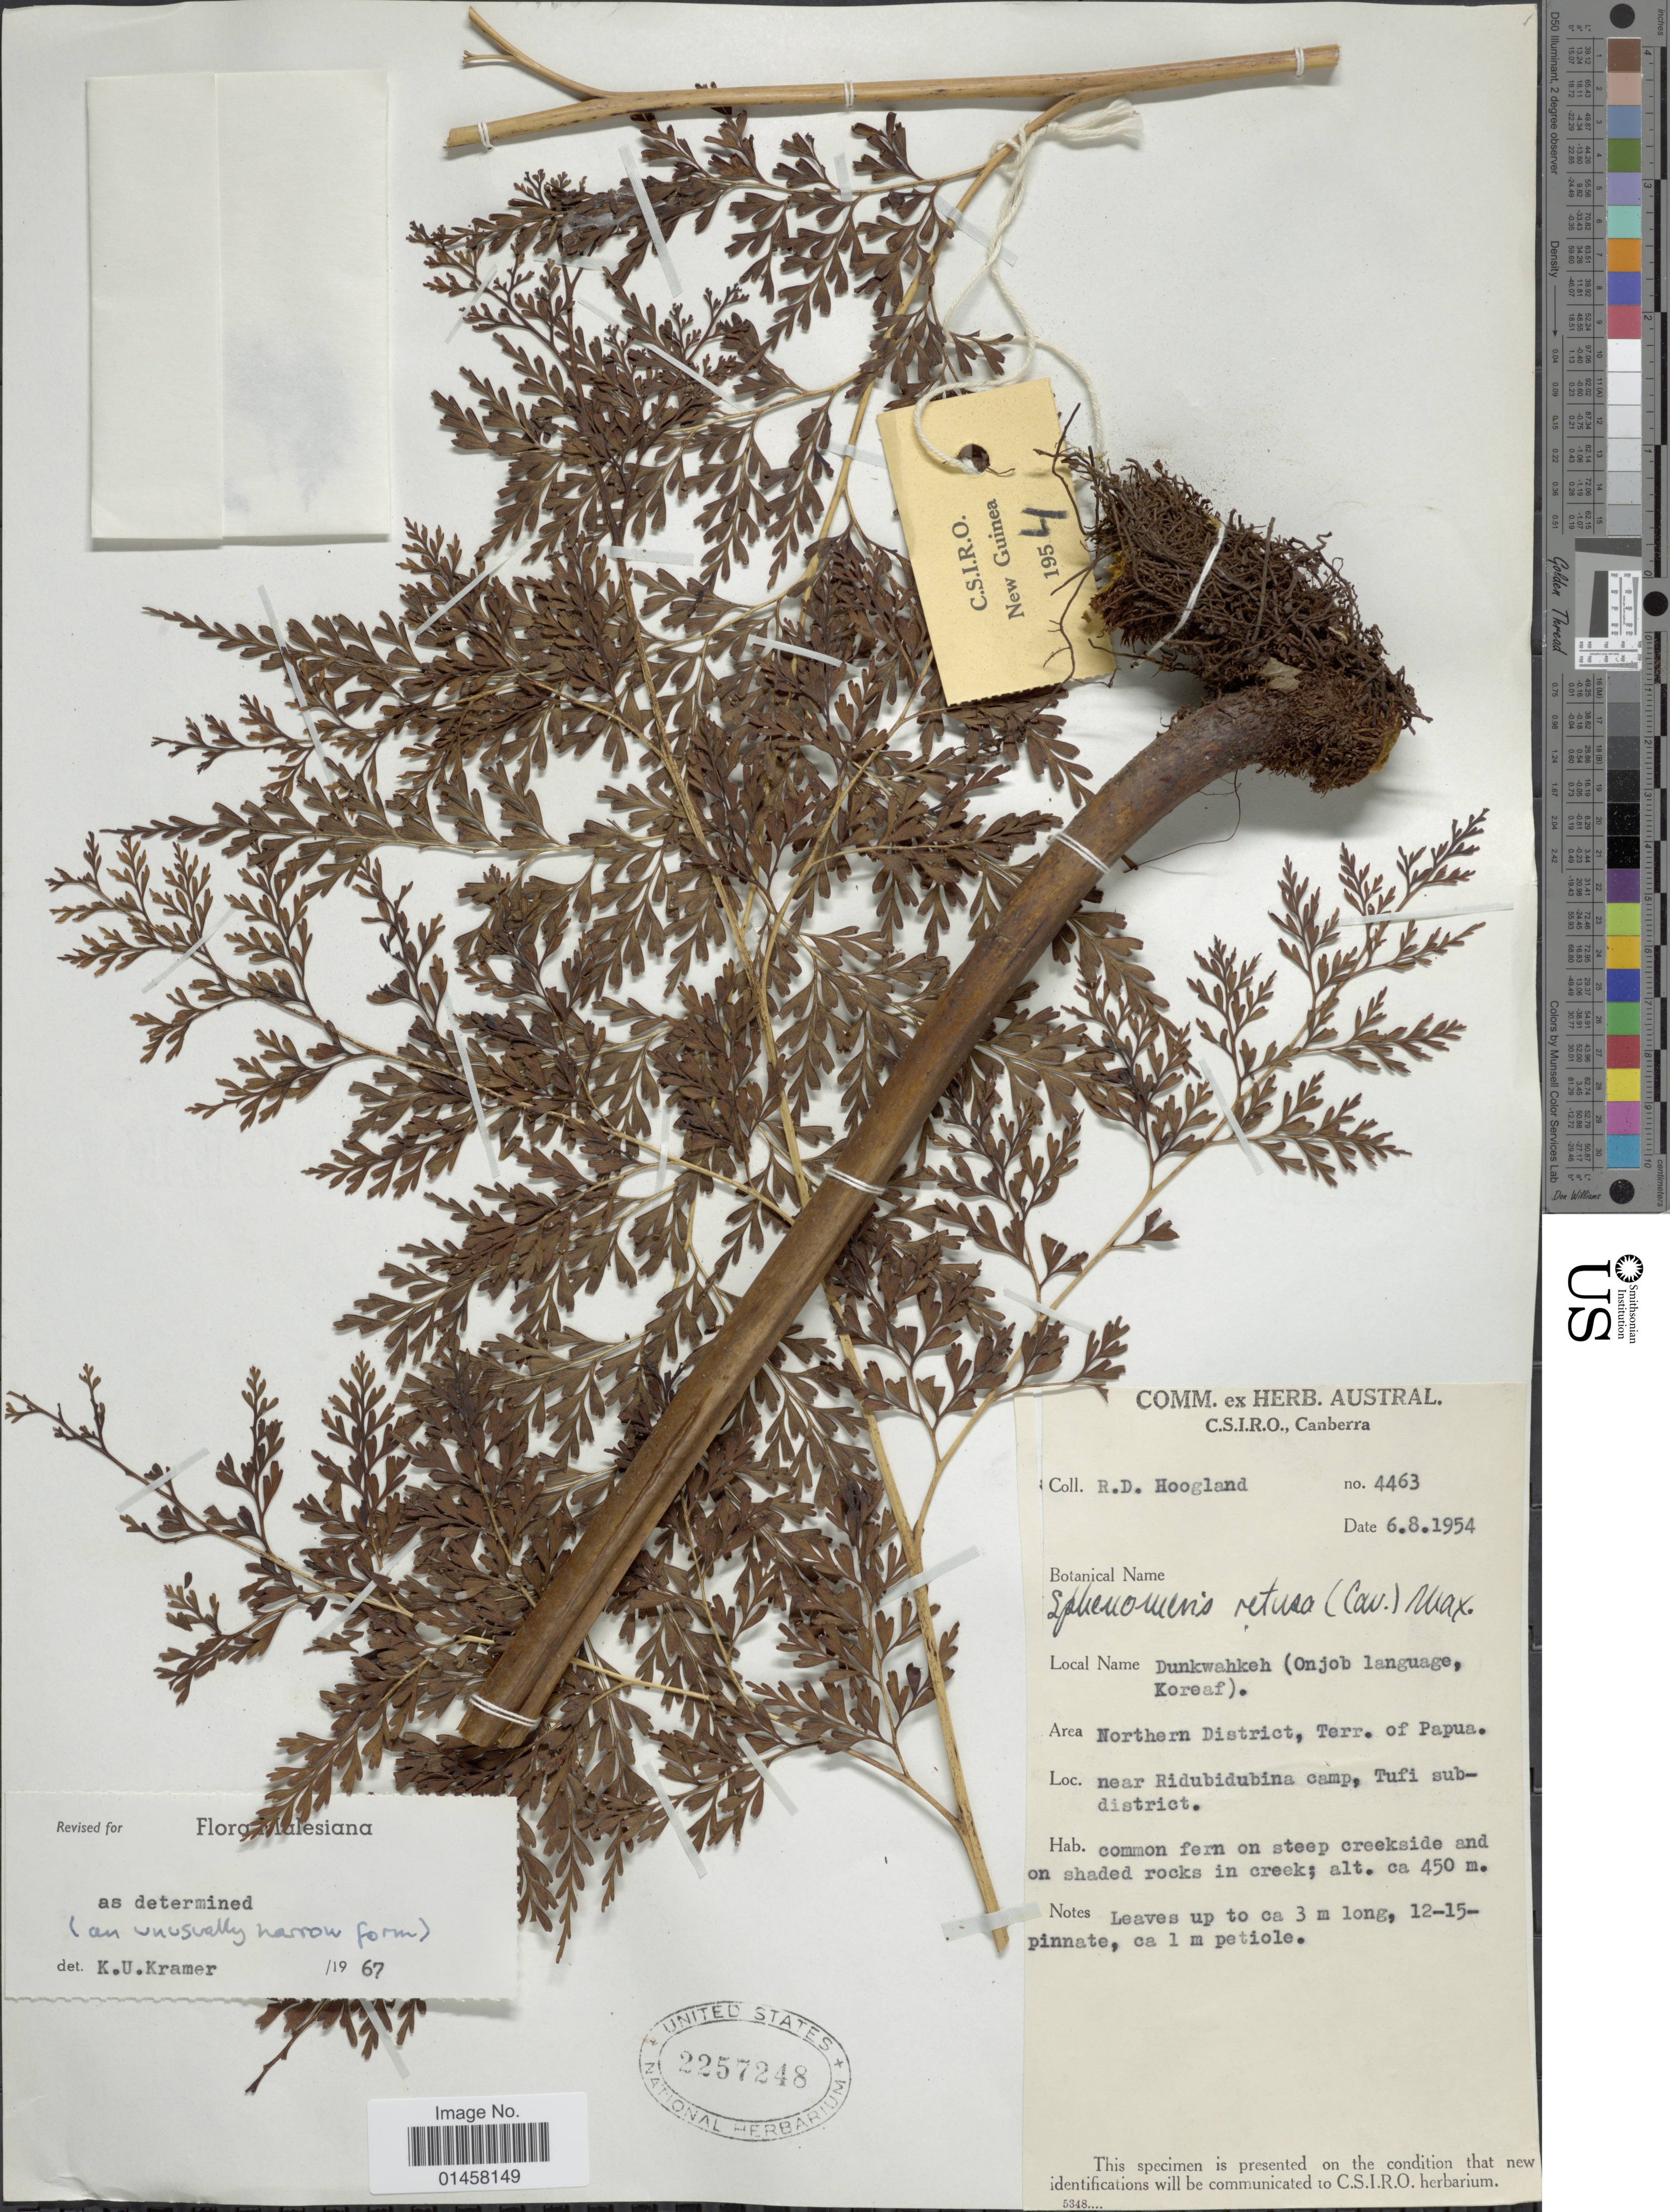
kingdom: Plantae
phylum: Tracheophyta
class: Polypodiopsida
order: Polypodiales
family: Lindsaeaceae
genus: Sphenomeris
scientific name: Sphenomeris retusa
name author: (Cav.) Maxim.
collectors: R. D. Hoogland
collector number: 4463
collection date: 1954-08-06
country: Papua New Guinea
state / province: Northern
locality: Northern District, Terr. of Papua. Near Ridubidubina camp, Tufi subdistrict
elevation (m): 450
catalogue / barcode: US 2257248